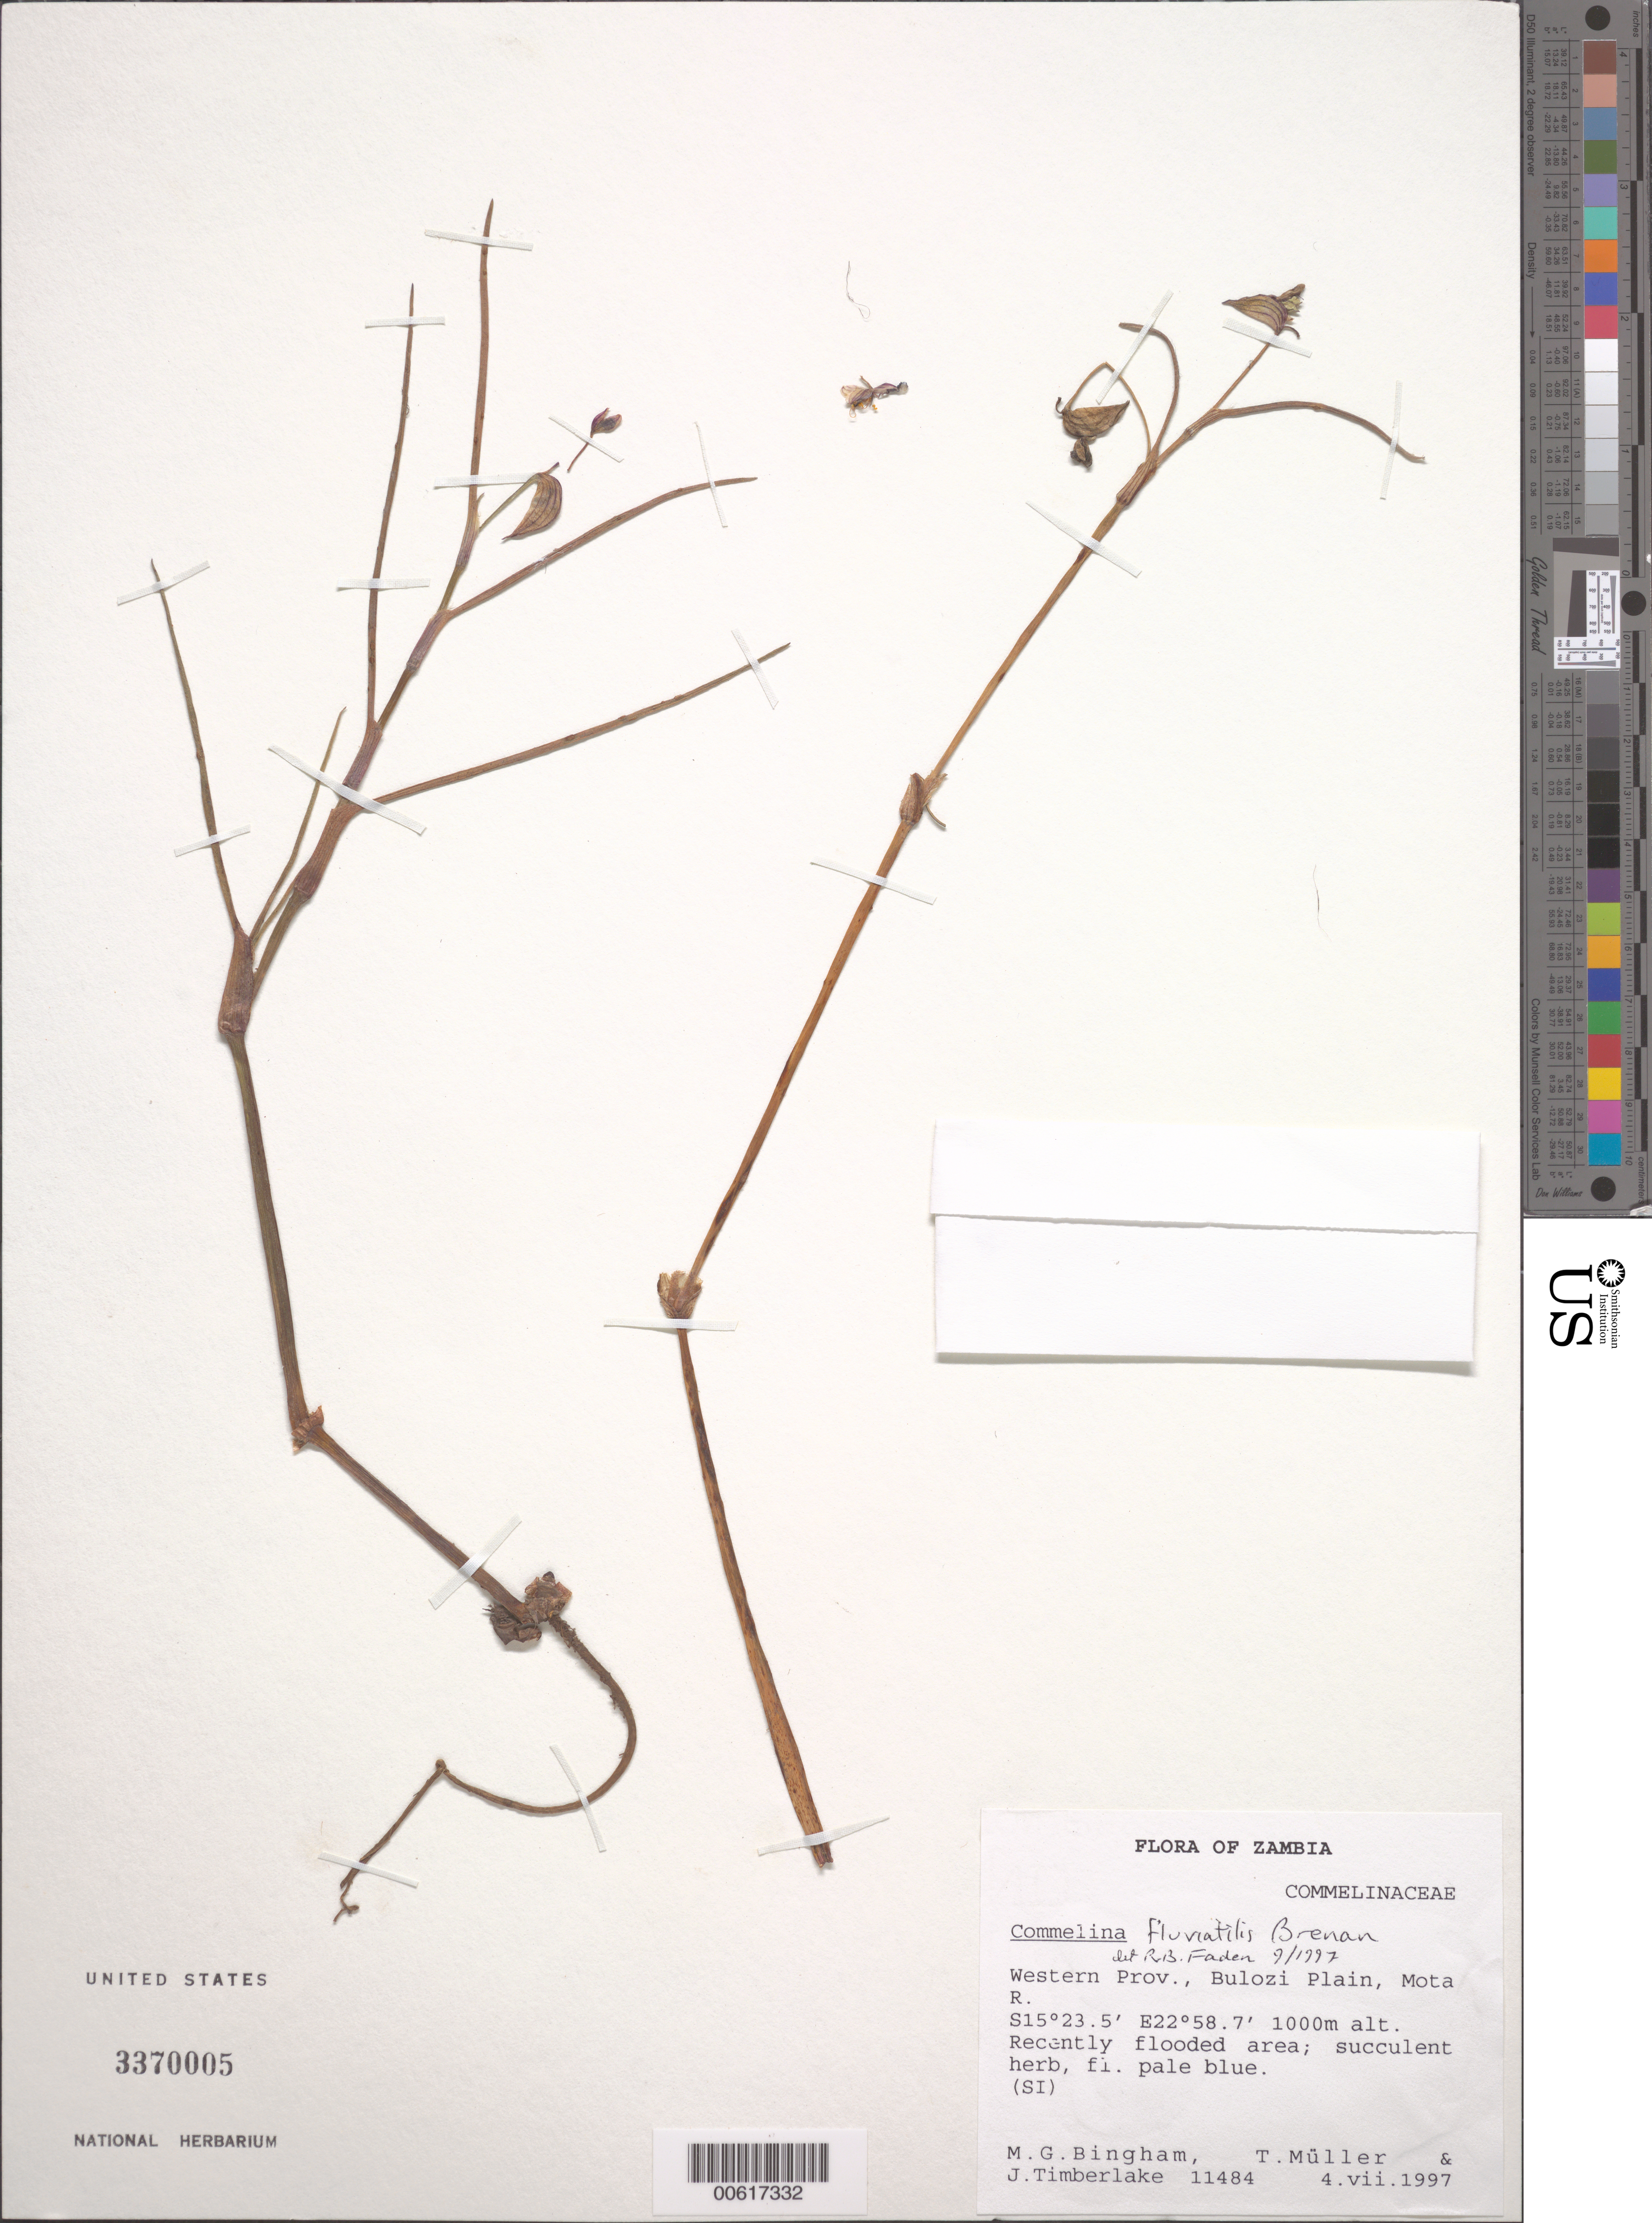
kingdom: Plantae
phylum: Tracheophyta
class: Liliopsida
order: Commelinales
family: Commelinaceae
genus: Commelina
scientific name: Commelina fluviatilis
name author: Brenan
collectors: M. Bingham, T. Muller & J. Timberlake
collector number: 11484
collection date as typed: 04 Jun 1997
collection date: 1997-06-04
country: Zambia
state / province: Western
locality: Bulozi planin, mota river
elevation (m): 1000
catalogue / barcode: US 3370005